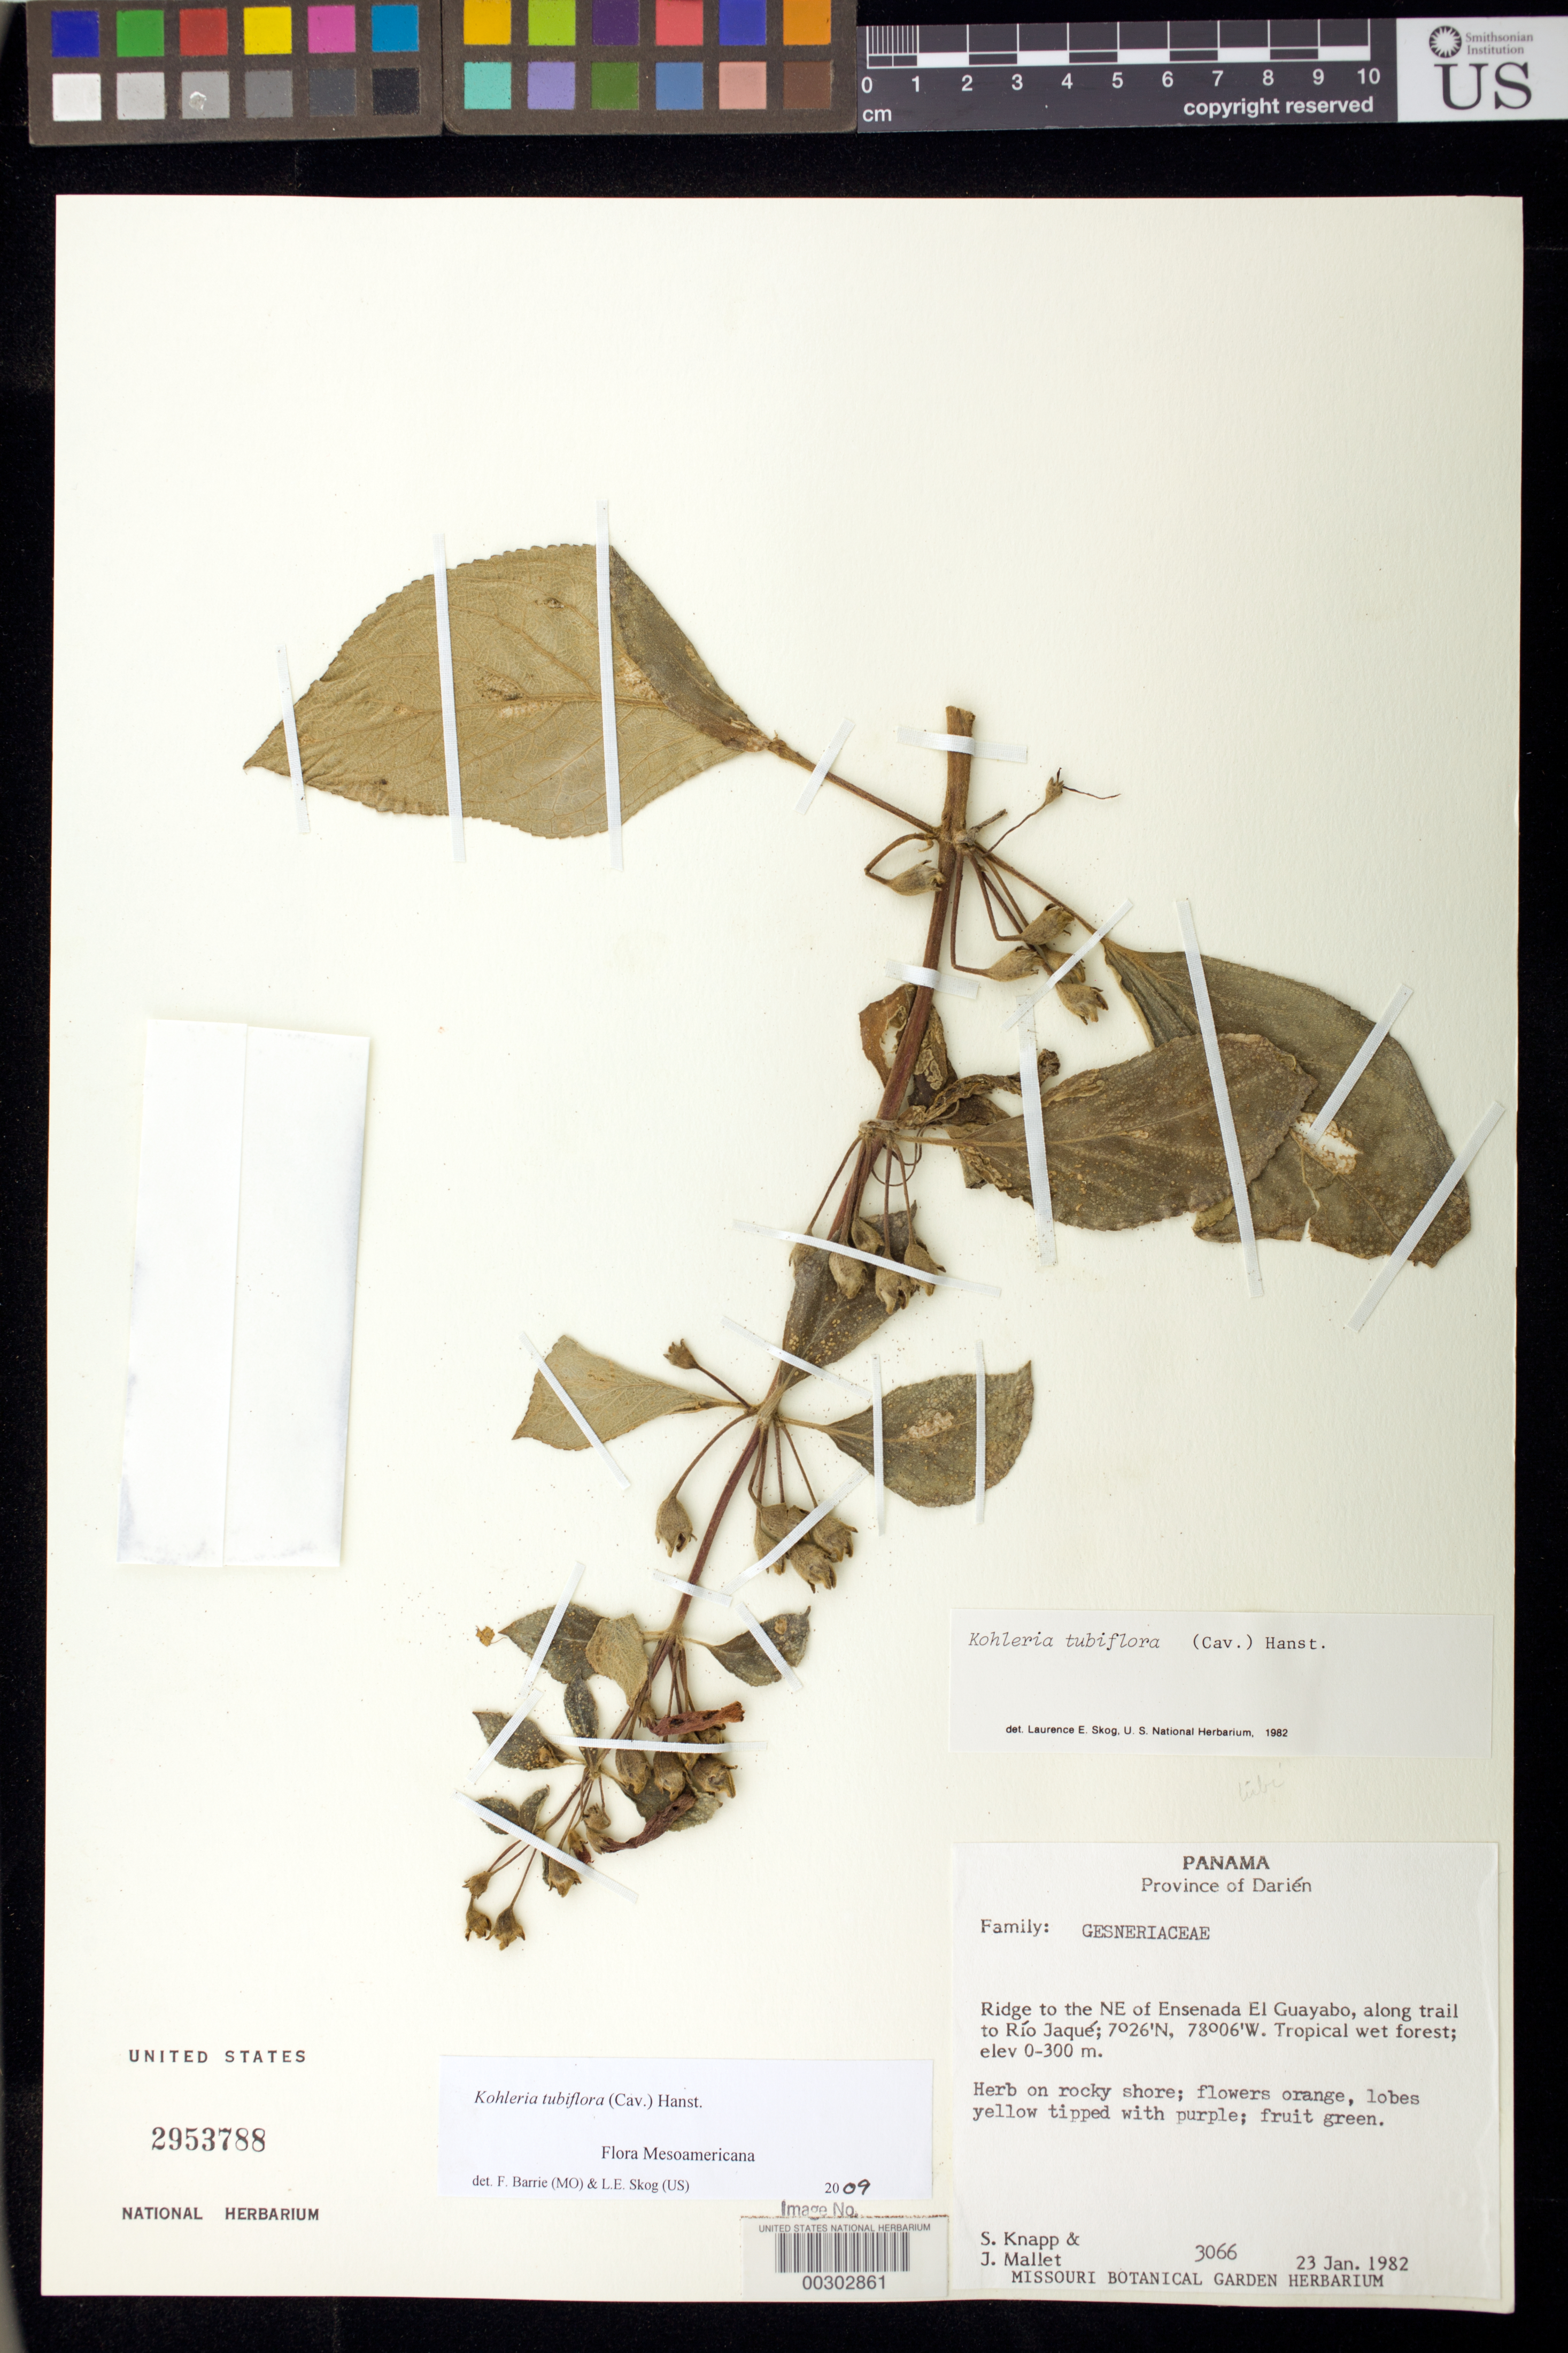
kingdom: Plantae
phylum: Tracheophyta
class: Magnoliopsida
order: Lamiales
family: Gesneriaceae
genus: Kohleria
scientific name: Kohleria tubiflora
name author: (Cav.) Hanst.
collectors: S. Knapp & J. Mallet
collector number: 3066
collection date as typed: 23 Jan 1982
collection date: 1982-01-23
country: Panama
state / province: Panamá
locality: Ridge to the NE of Ensenada el Guayabo, along trail to Rio Jaque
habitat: Tropical wet forest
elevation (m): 0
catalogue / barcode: US 2953788